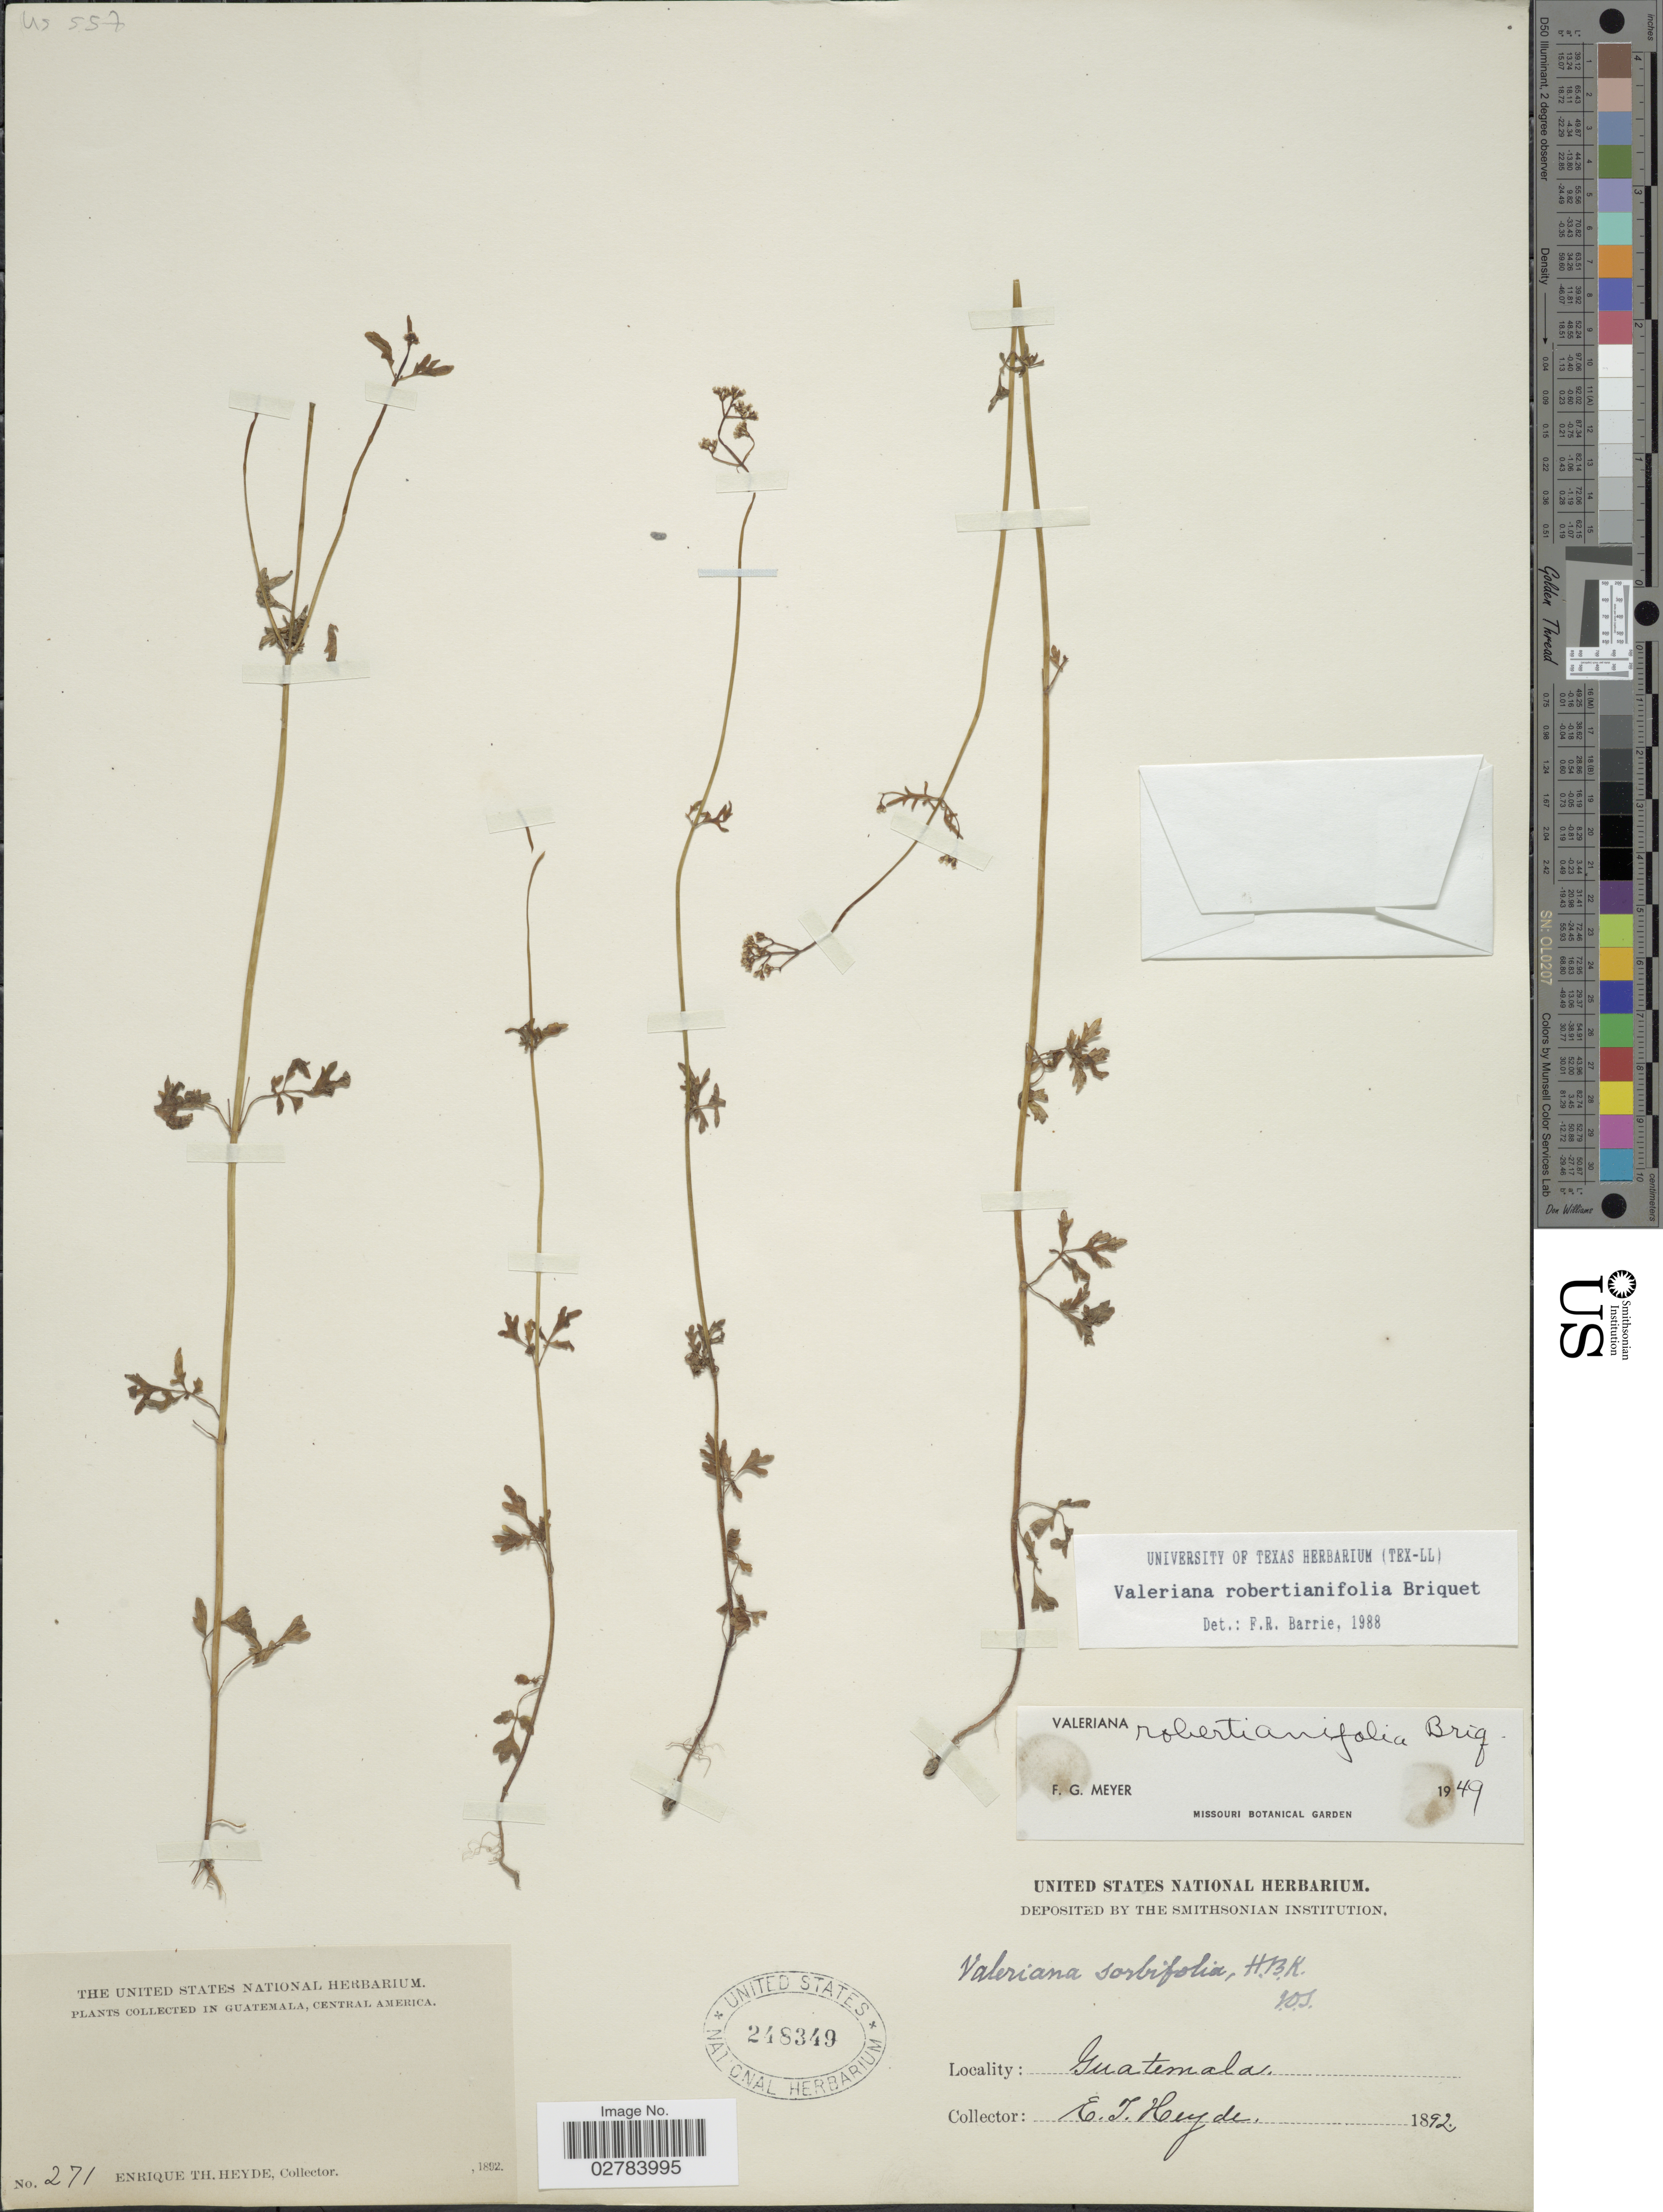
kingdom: Plantae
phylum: Tracheophyta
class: Magnoliopsida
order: Dipsacales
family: Caprifoliaceae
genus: Valeriana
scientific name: Valeriana robertianifolia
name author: Briq.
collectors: E. T. Heyde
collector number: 271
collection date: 1892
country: Guatemala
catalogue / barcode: US 248349